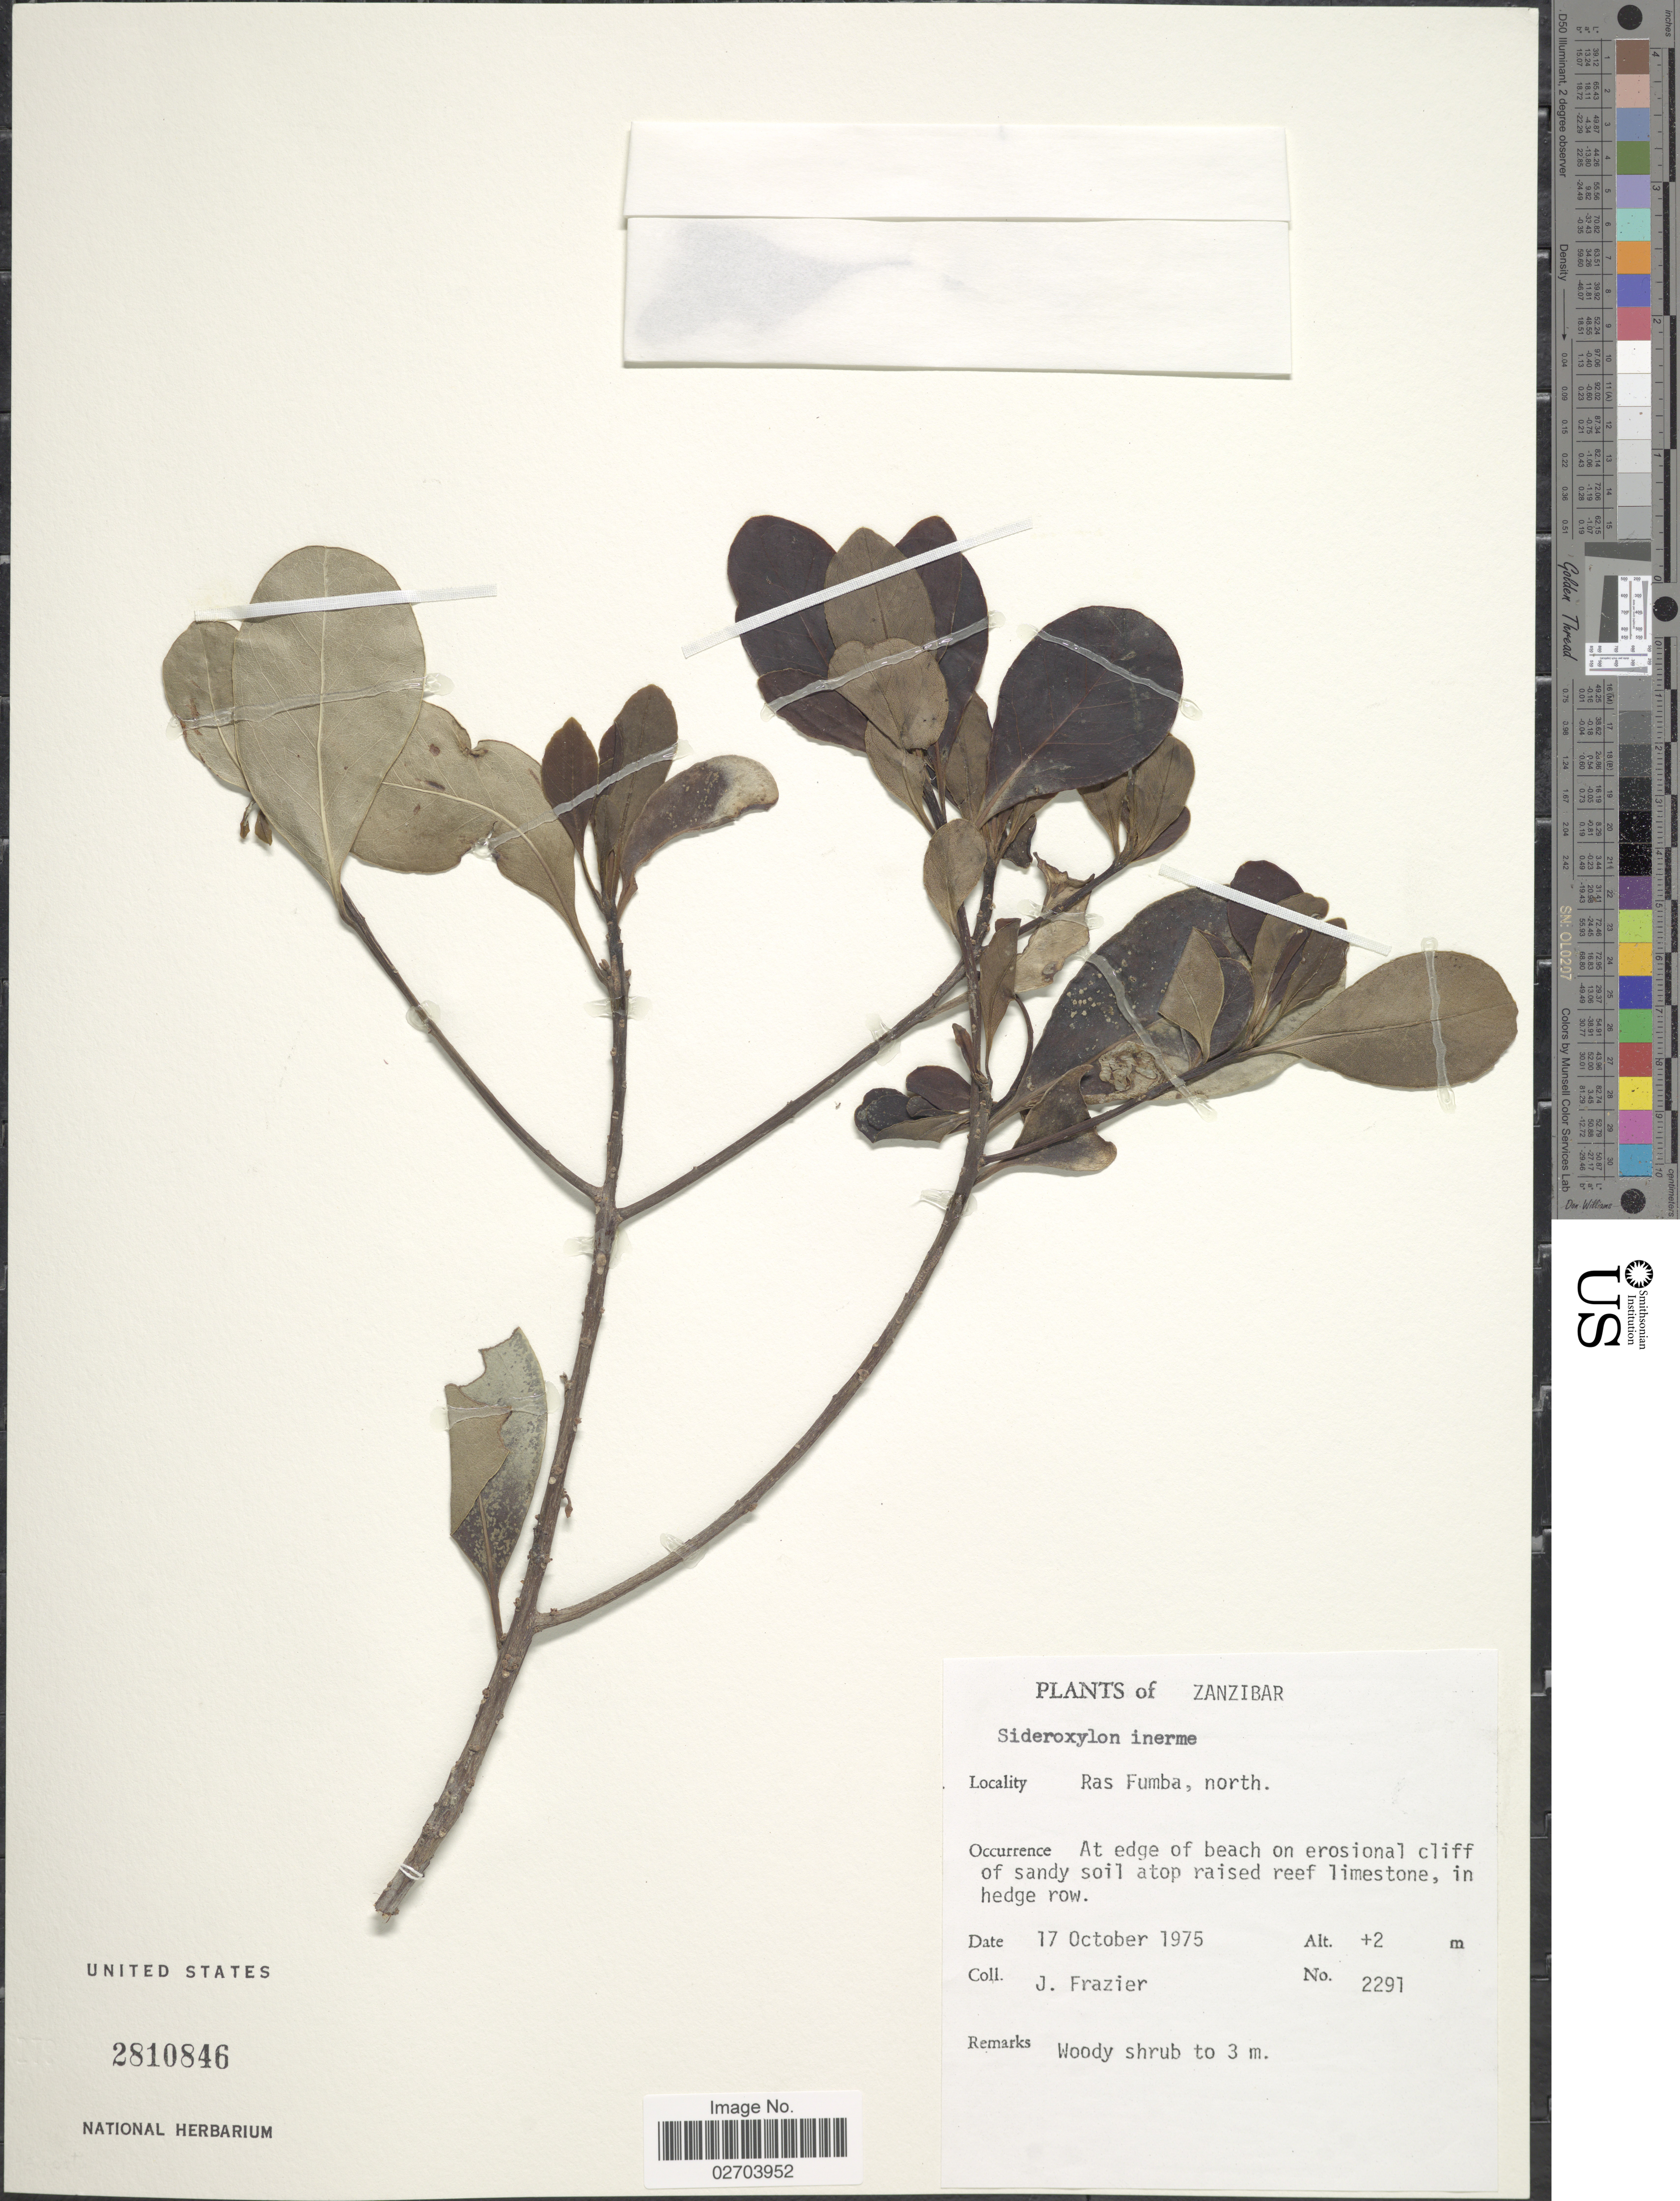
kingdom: Plantae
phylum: Tracheophyta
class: Magnoliopsida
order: Ericales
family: Sapotaceae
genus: Sideroxylon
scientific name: Sideroxylon inerme subsp. inerme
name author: L.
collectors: J. Frazier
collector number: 2291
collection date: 1975-10-17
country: Tanzania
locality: Ras Fumba, north, Zanzibar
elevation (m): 2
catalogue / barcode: US 2810846